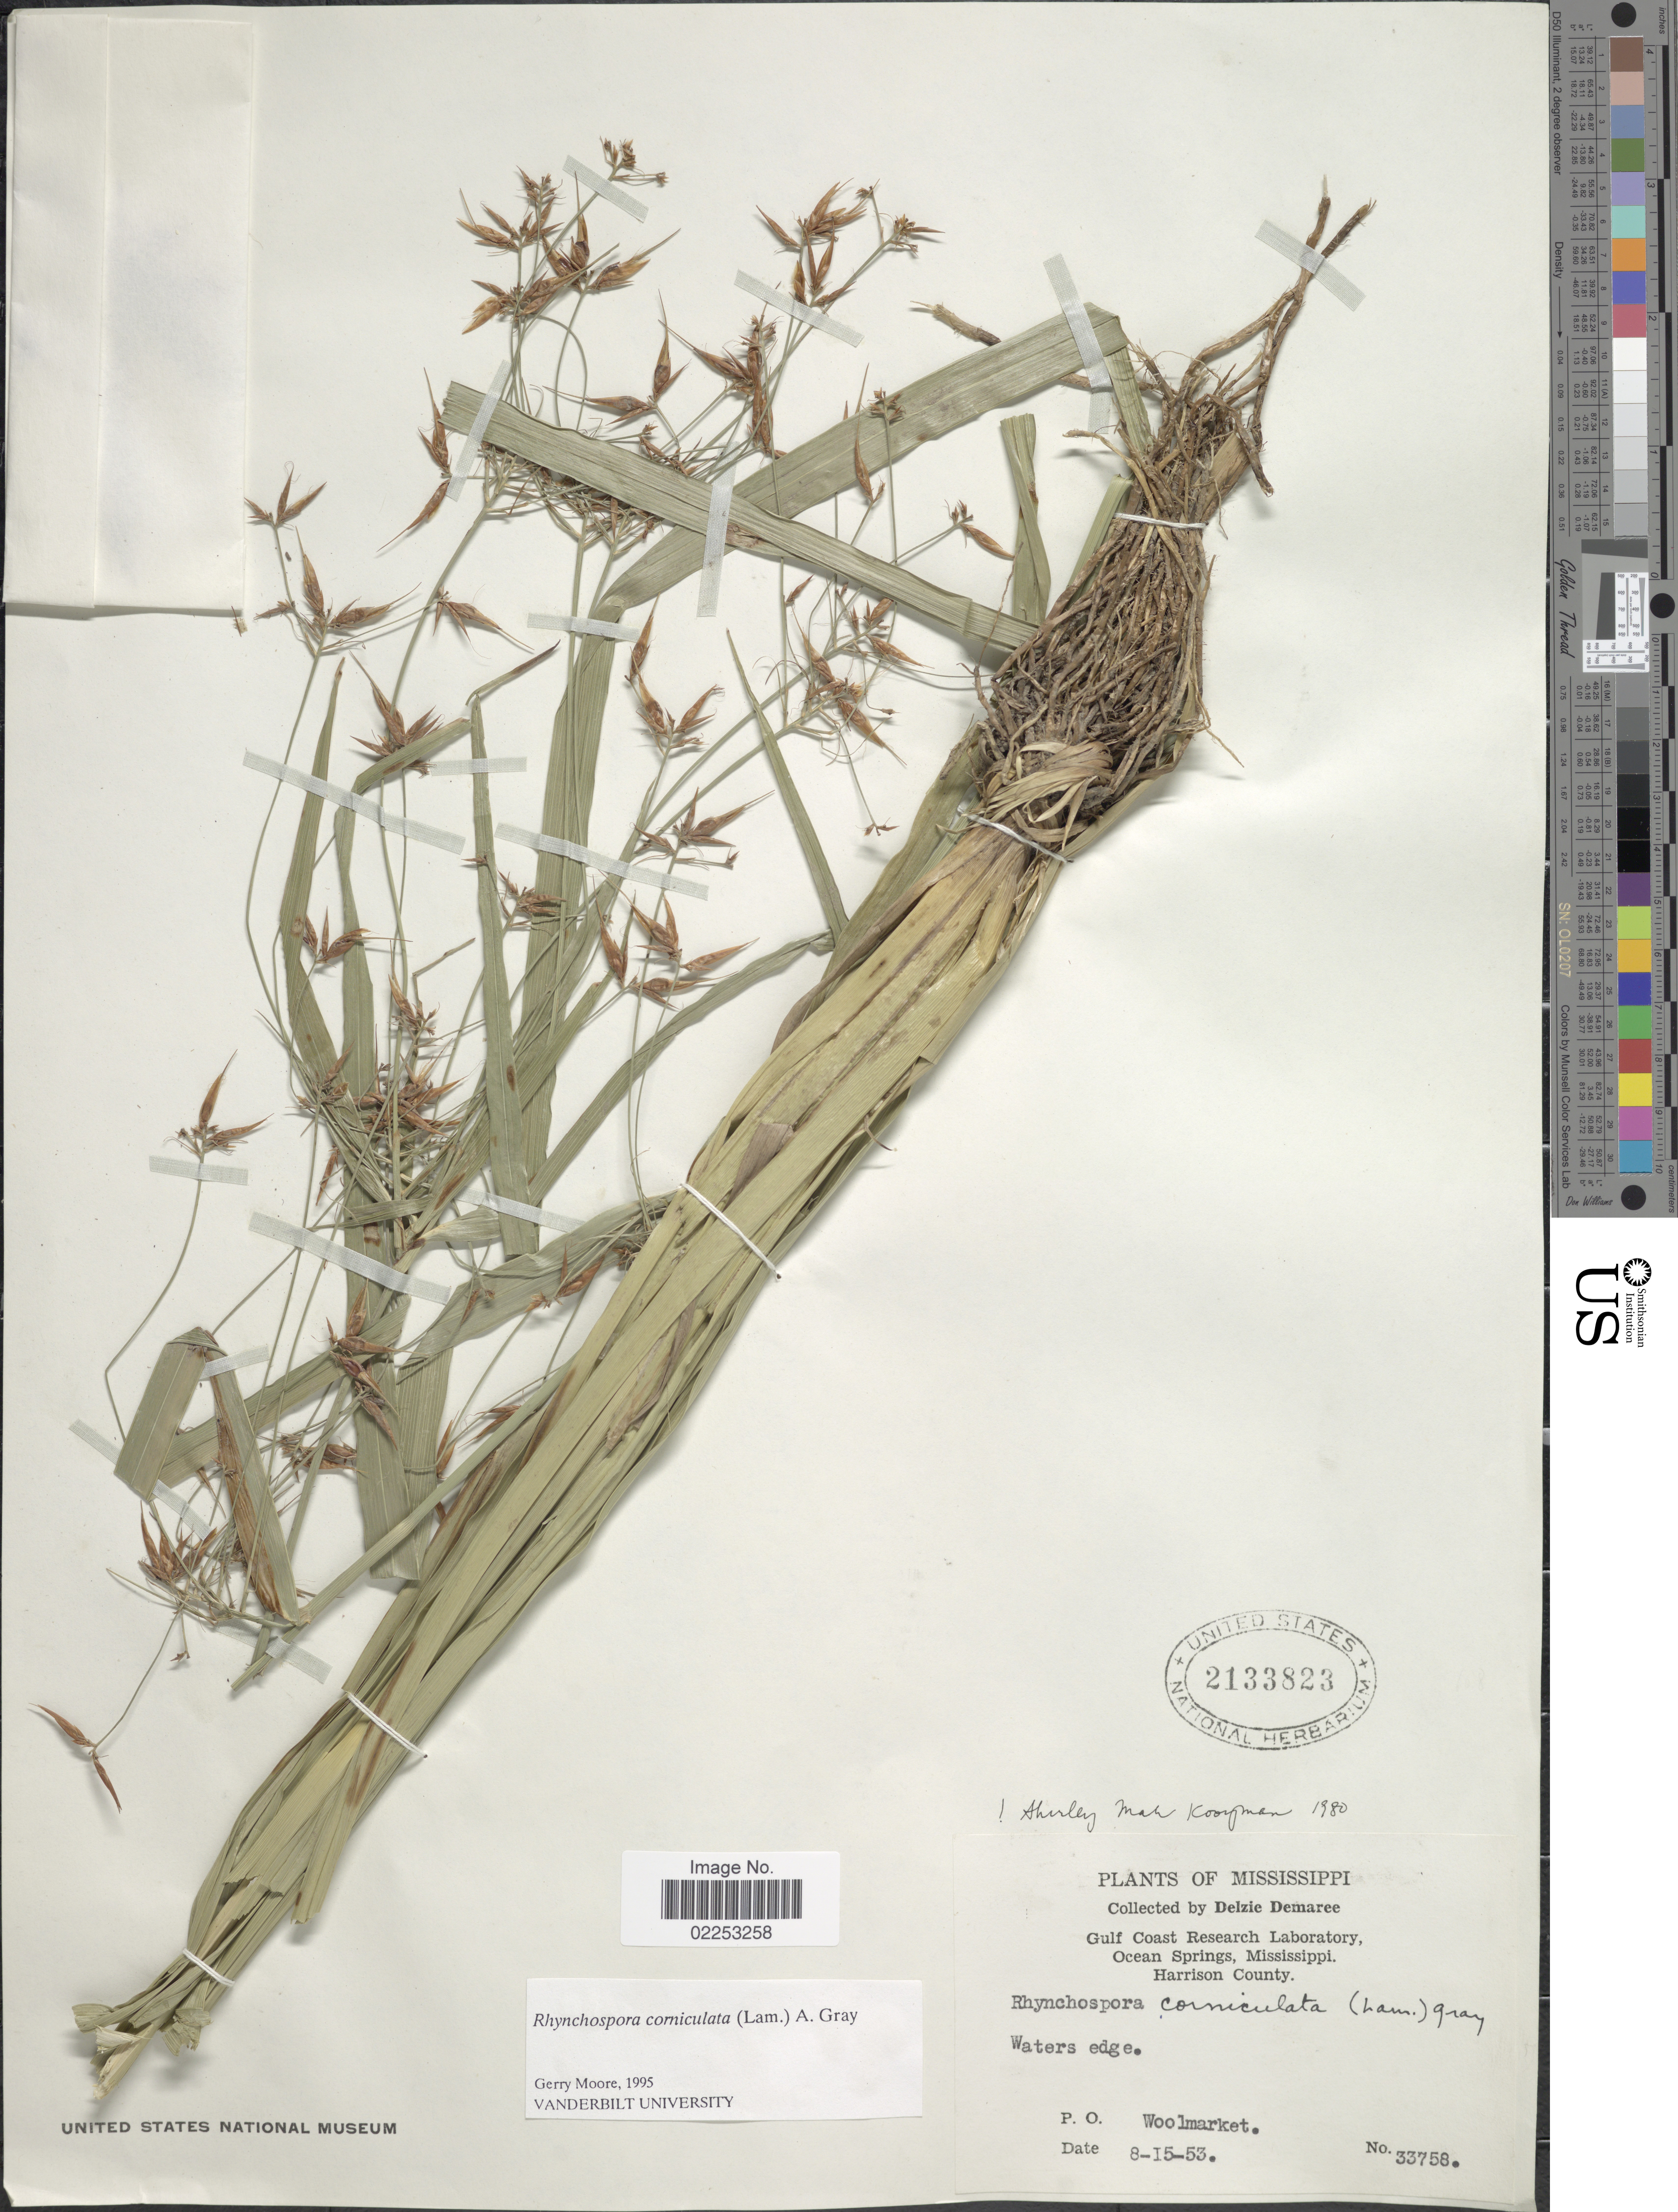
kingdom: Plantae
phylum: Tracheophyta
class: Liliopsida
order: Poales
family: Cyperaceae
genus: Rhynchospora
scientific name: Rhynchospora corniculata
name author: (Lam.) A. Gray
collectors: D. Demaree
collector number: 33758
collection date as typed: Transcribed d/m/y: 15/8/53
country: United States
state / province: Mississippi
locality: P. O. Woolmarket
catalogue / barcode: US 2133823